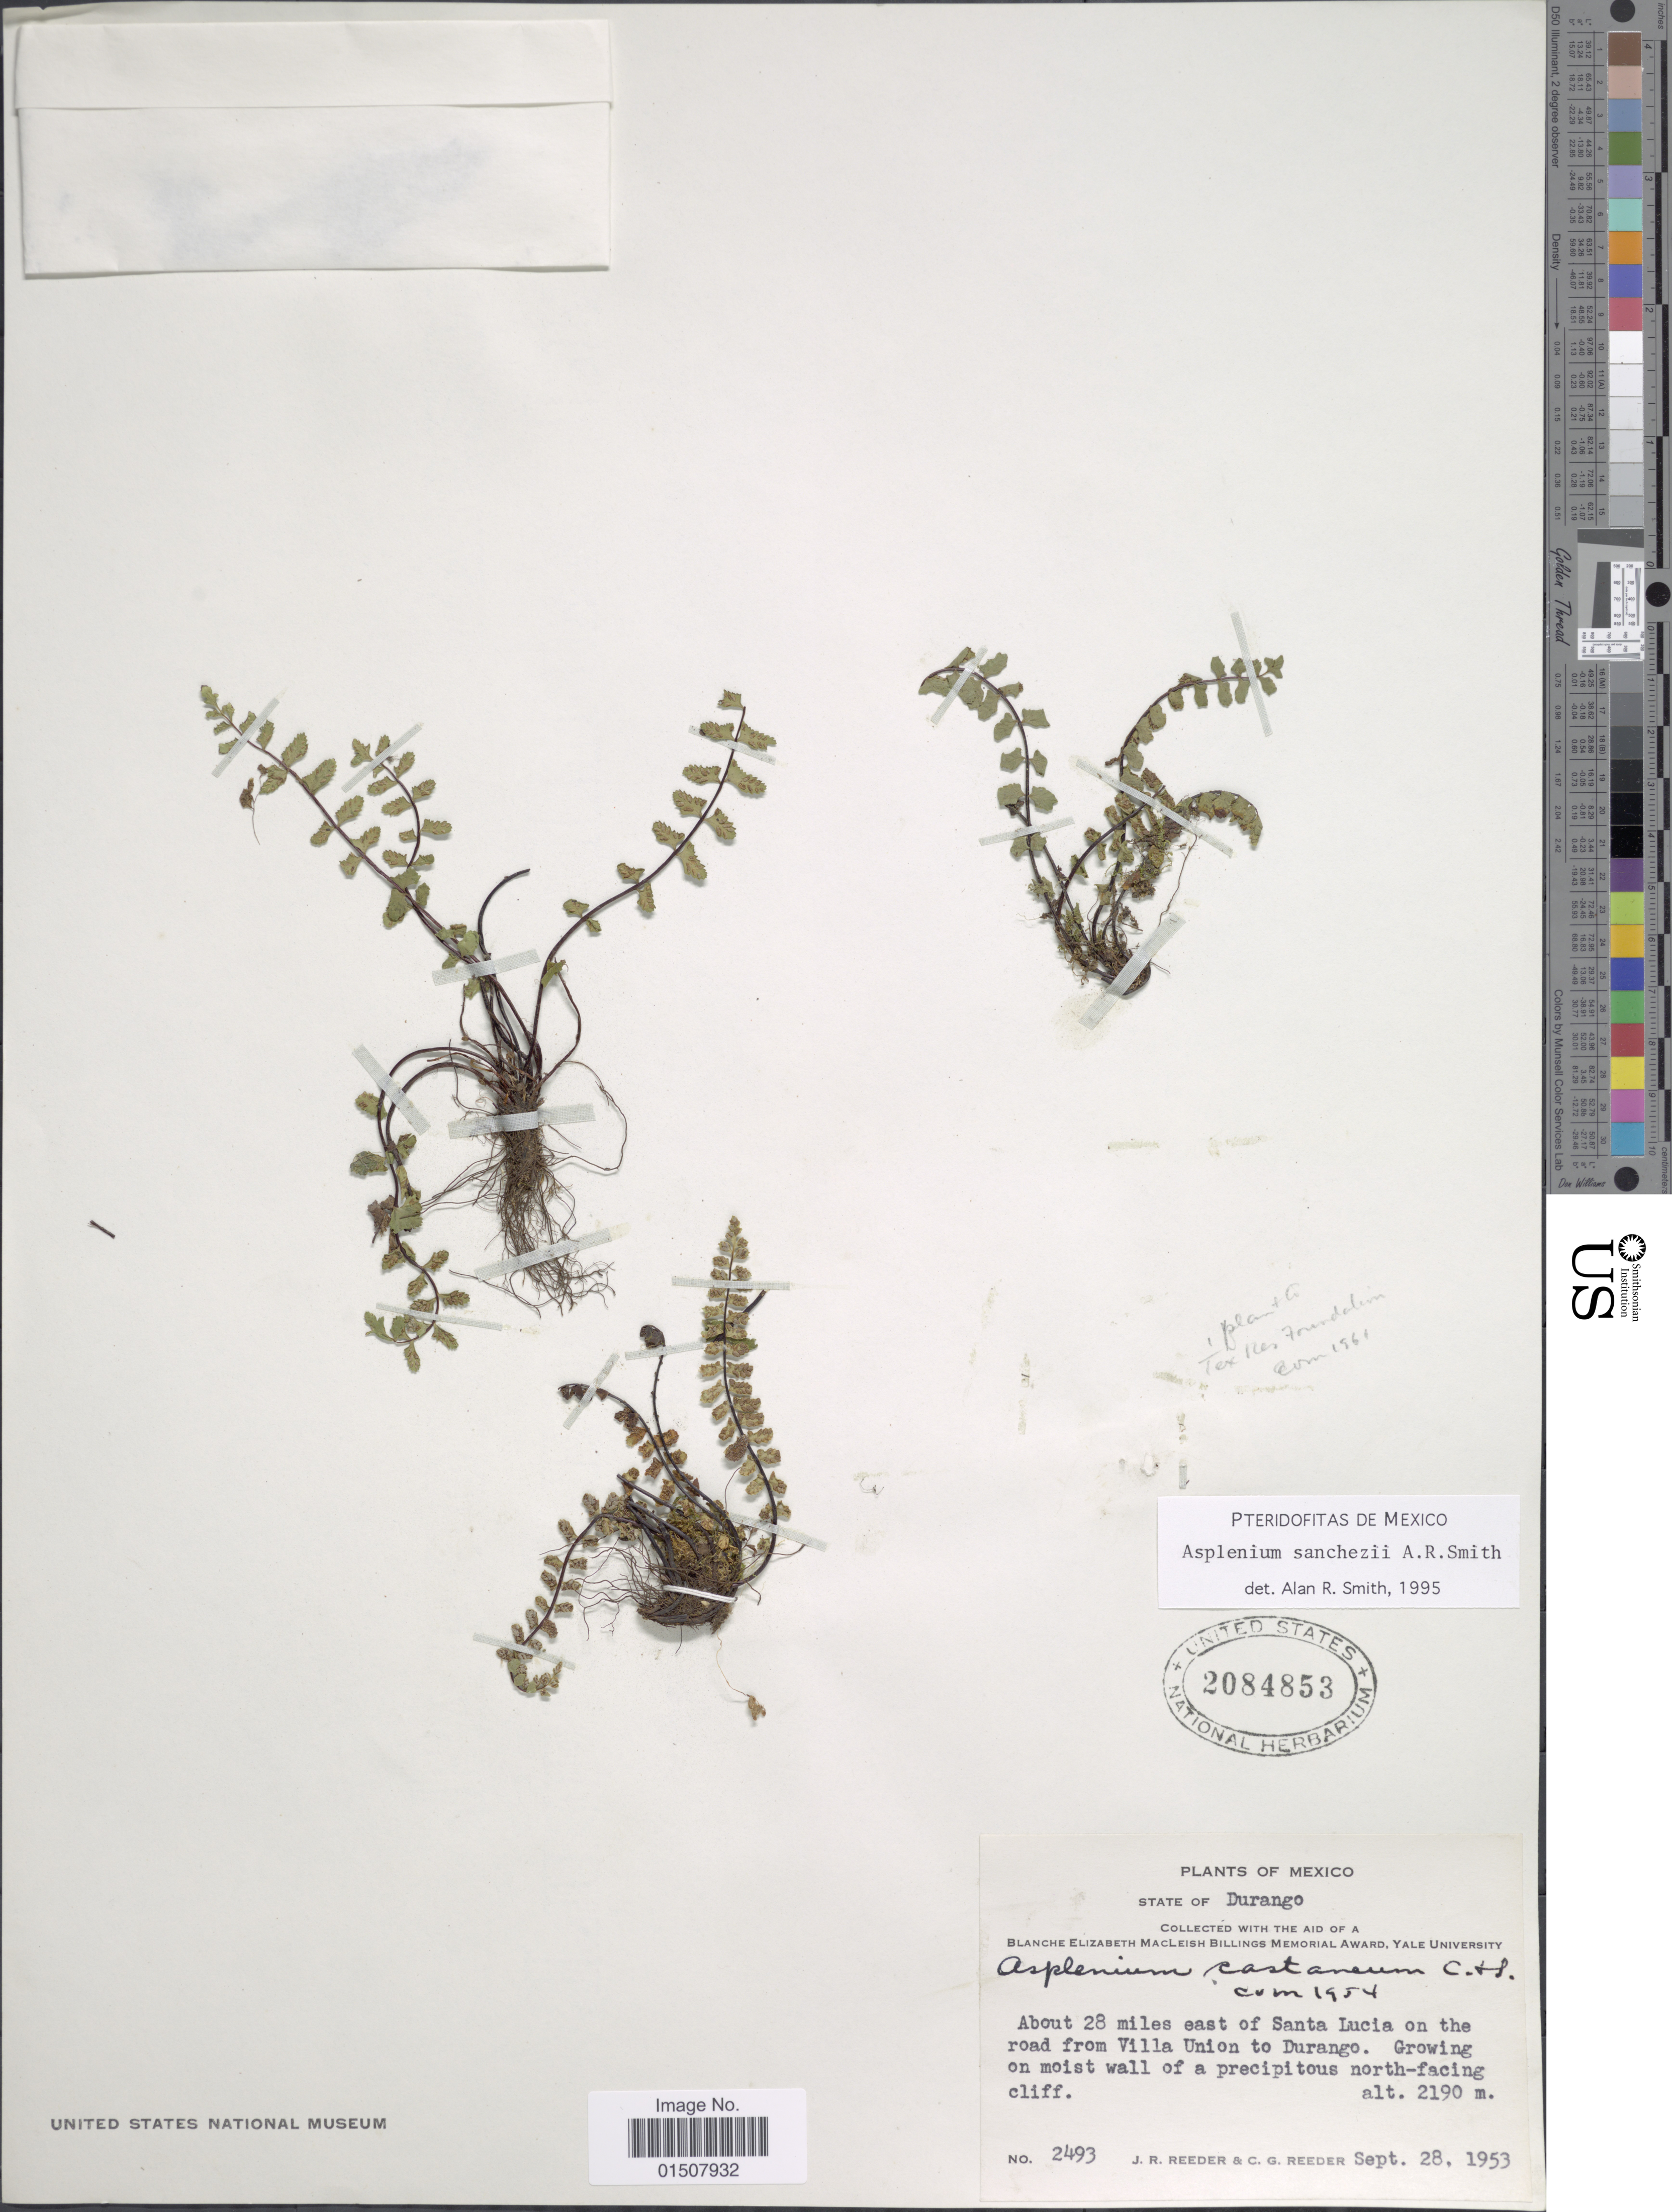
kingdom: Plantae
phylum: Tracheophyta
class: Polypodiopsida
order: Polypodiales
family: Aspleniaceae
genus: Asplenium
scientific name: Asplenium sanchezii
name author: A.R. Sm.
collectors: J. R. Reeder & C. G. Reeder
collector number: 2493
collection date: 1953-07-28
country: Mexico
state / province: Durango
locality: About 28 miles east of Santa Lucia on the road from Villa Union to Durango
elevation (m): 2190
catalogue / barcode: US 2084853